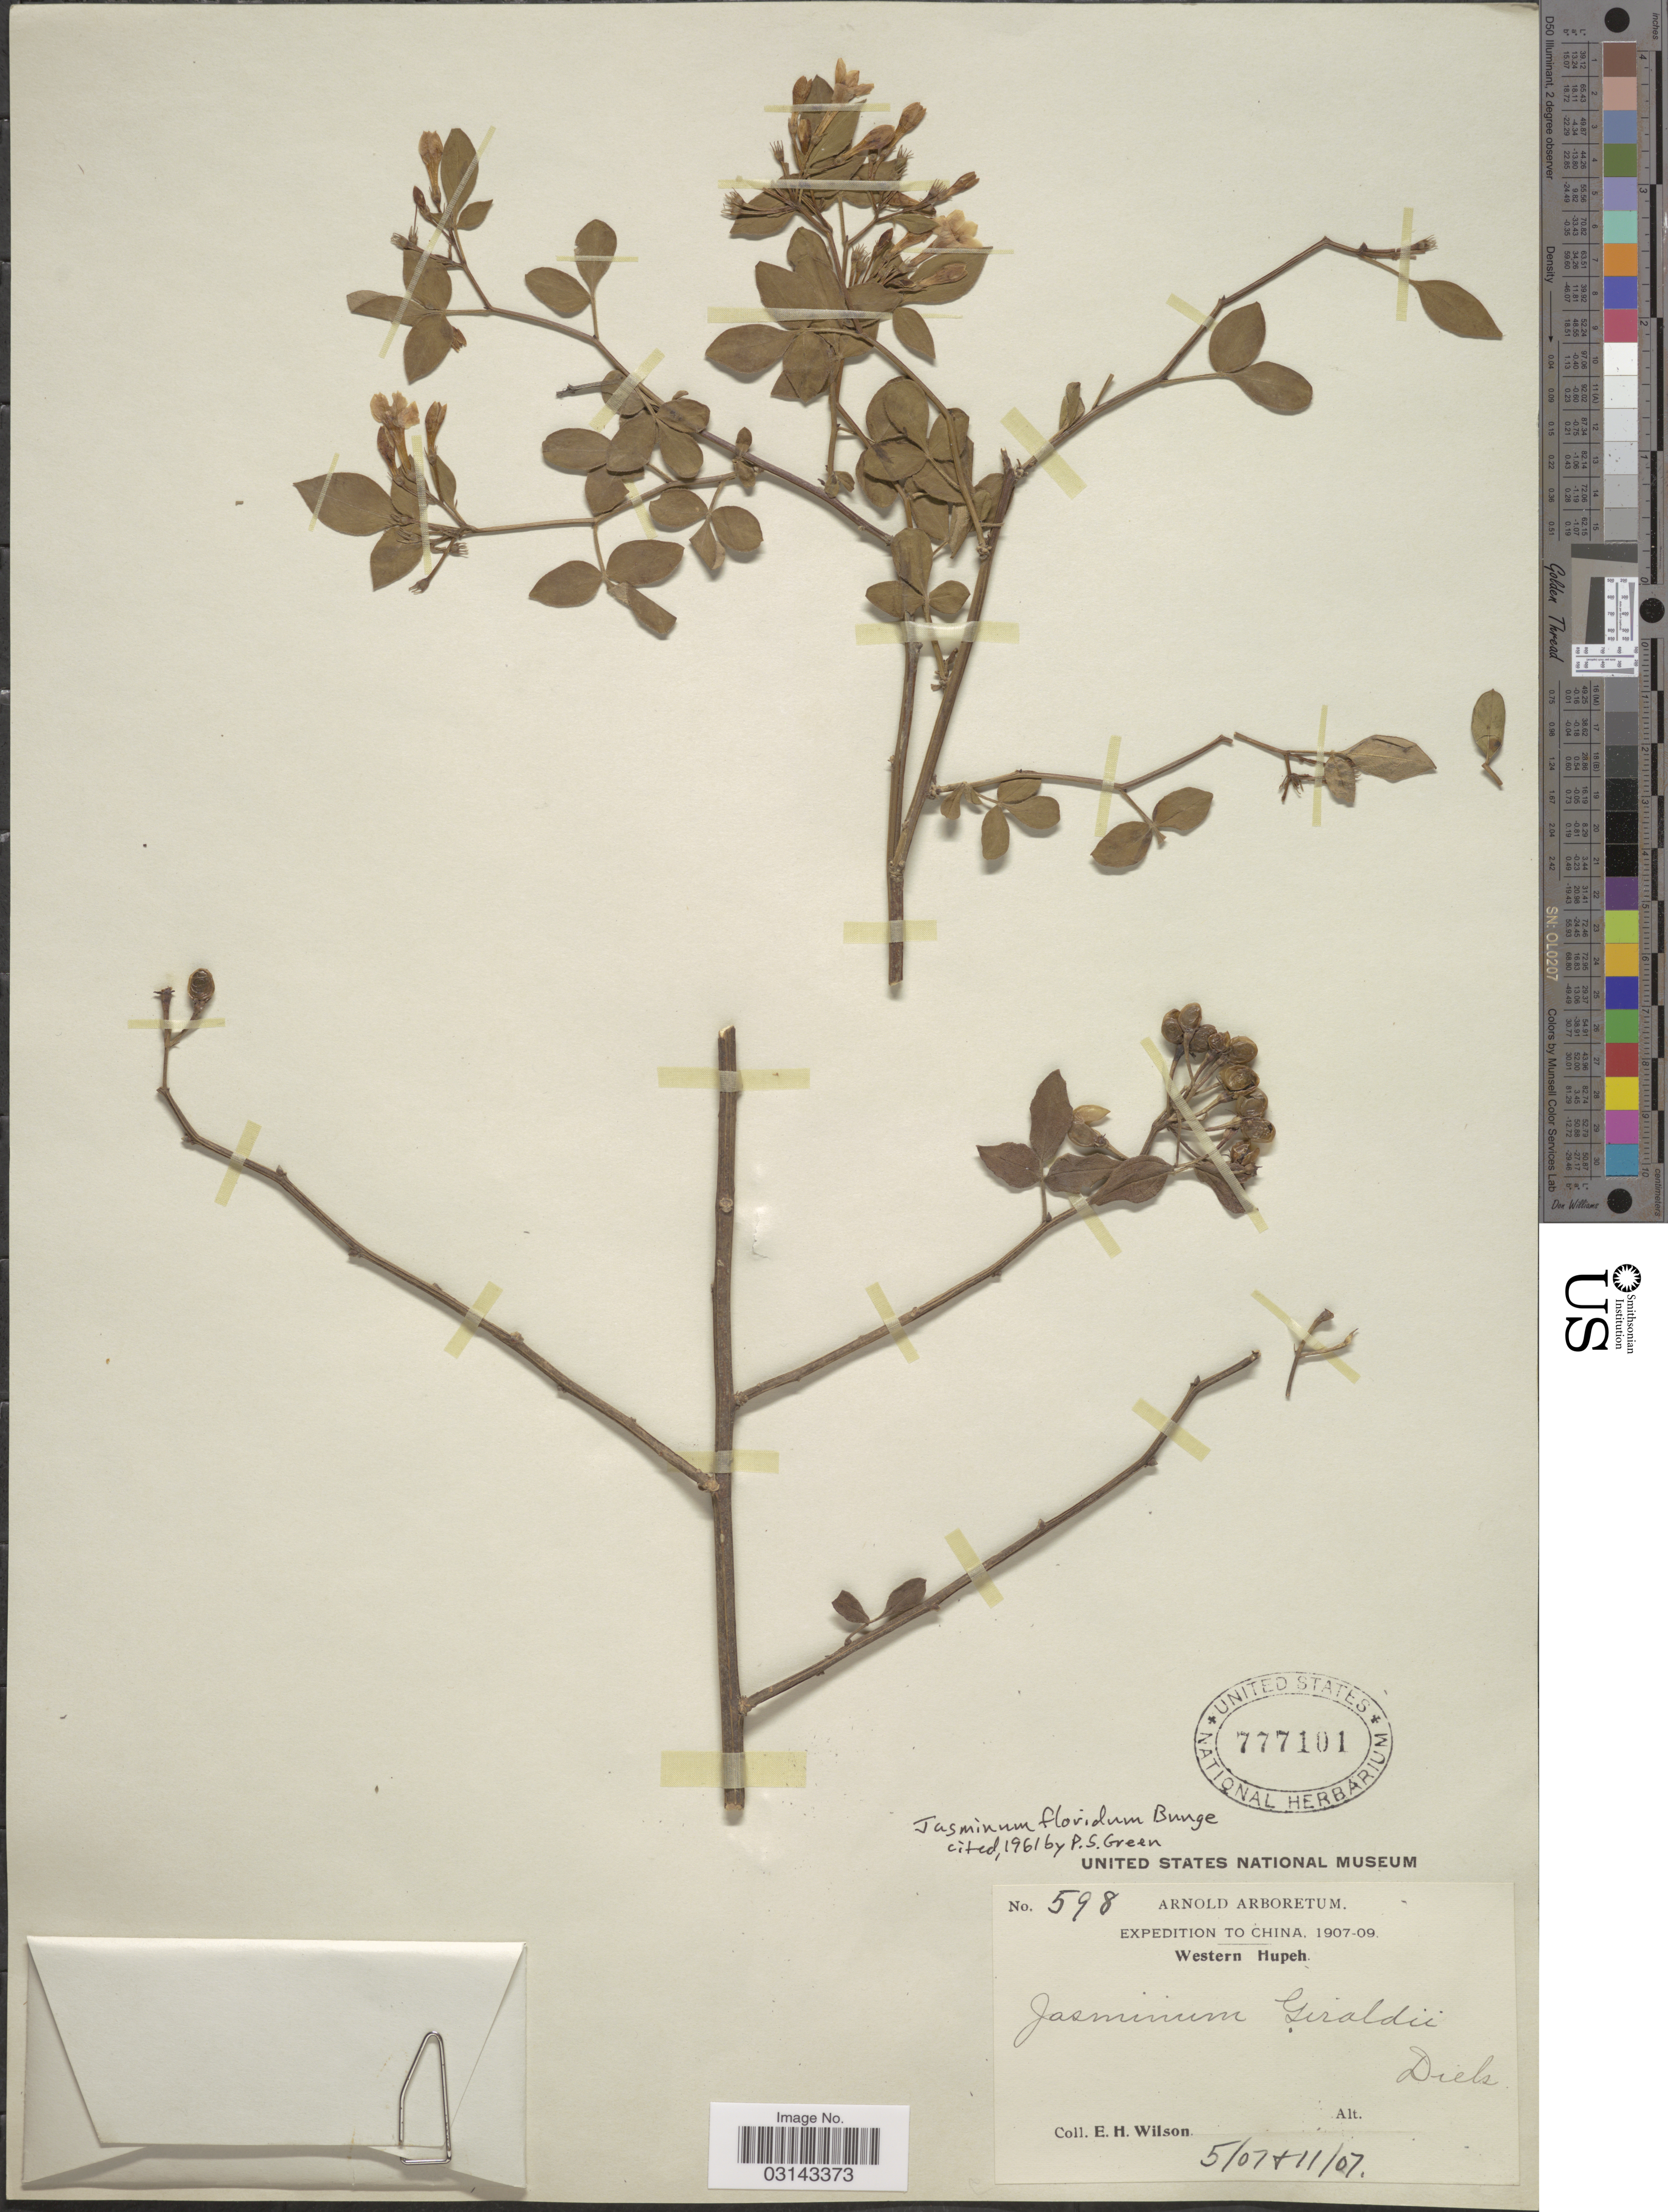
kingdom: Plantae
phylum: Tracheophyta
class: Magnoliopsida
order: Lamiales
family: Oleaceae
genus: Jasminum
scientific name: Jasminum floridum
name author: Bunge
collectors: E. Wilson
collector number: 598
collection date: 1907-05/1907-11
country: China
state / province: Hubei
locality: Western Hupeh.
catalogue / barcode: US 777101